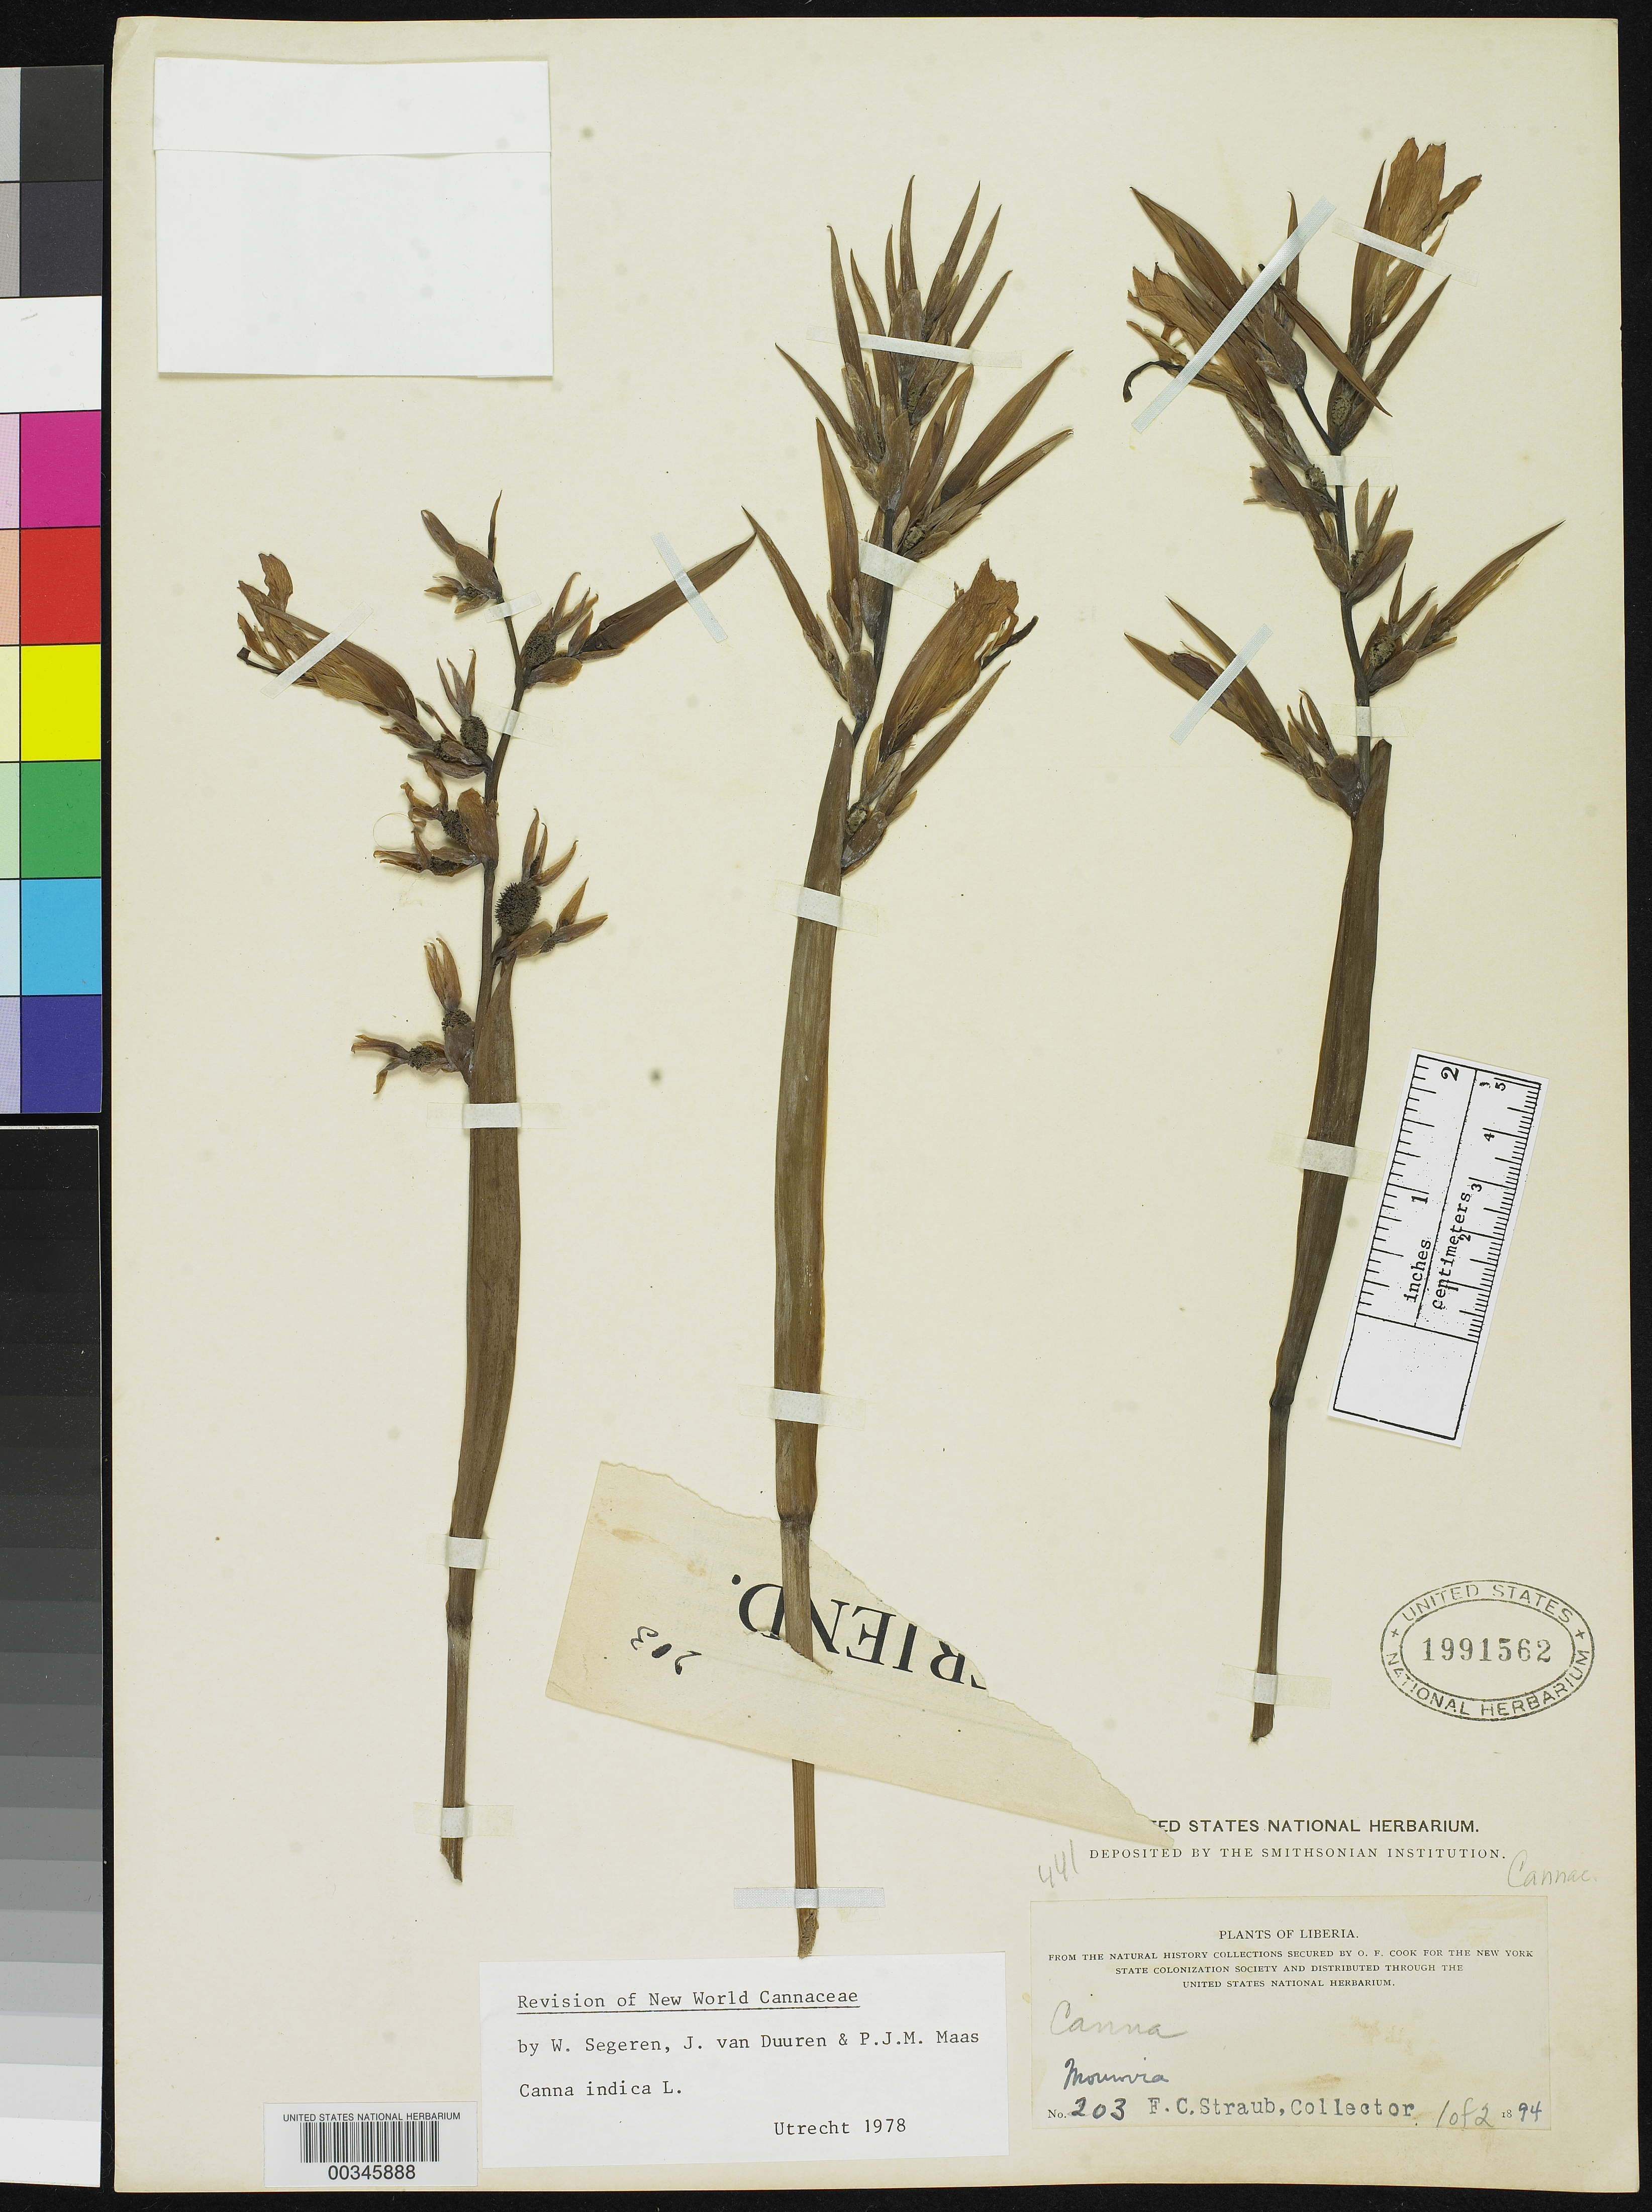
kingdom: Plantae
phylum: Tracheophyta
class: Liliopsida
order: Zingiberales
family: Cannaceae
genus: Canna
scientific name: Canna indica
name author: L.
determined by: Segeren, W.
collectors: F. Straub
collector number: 203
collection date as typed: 1894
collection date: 1894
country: Liberia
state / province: Montserrado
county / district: Monrovia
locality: Monrovia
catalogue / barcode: US 1991562